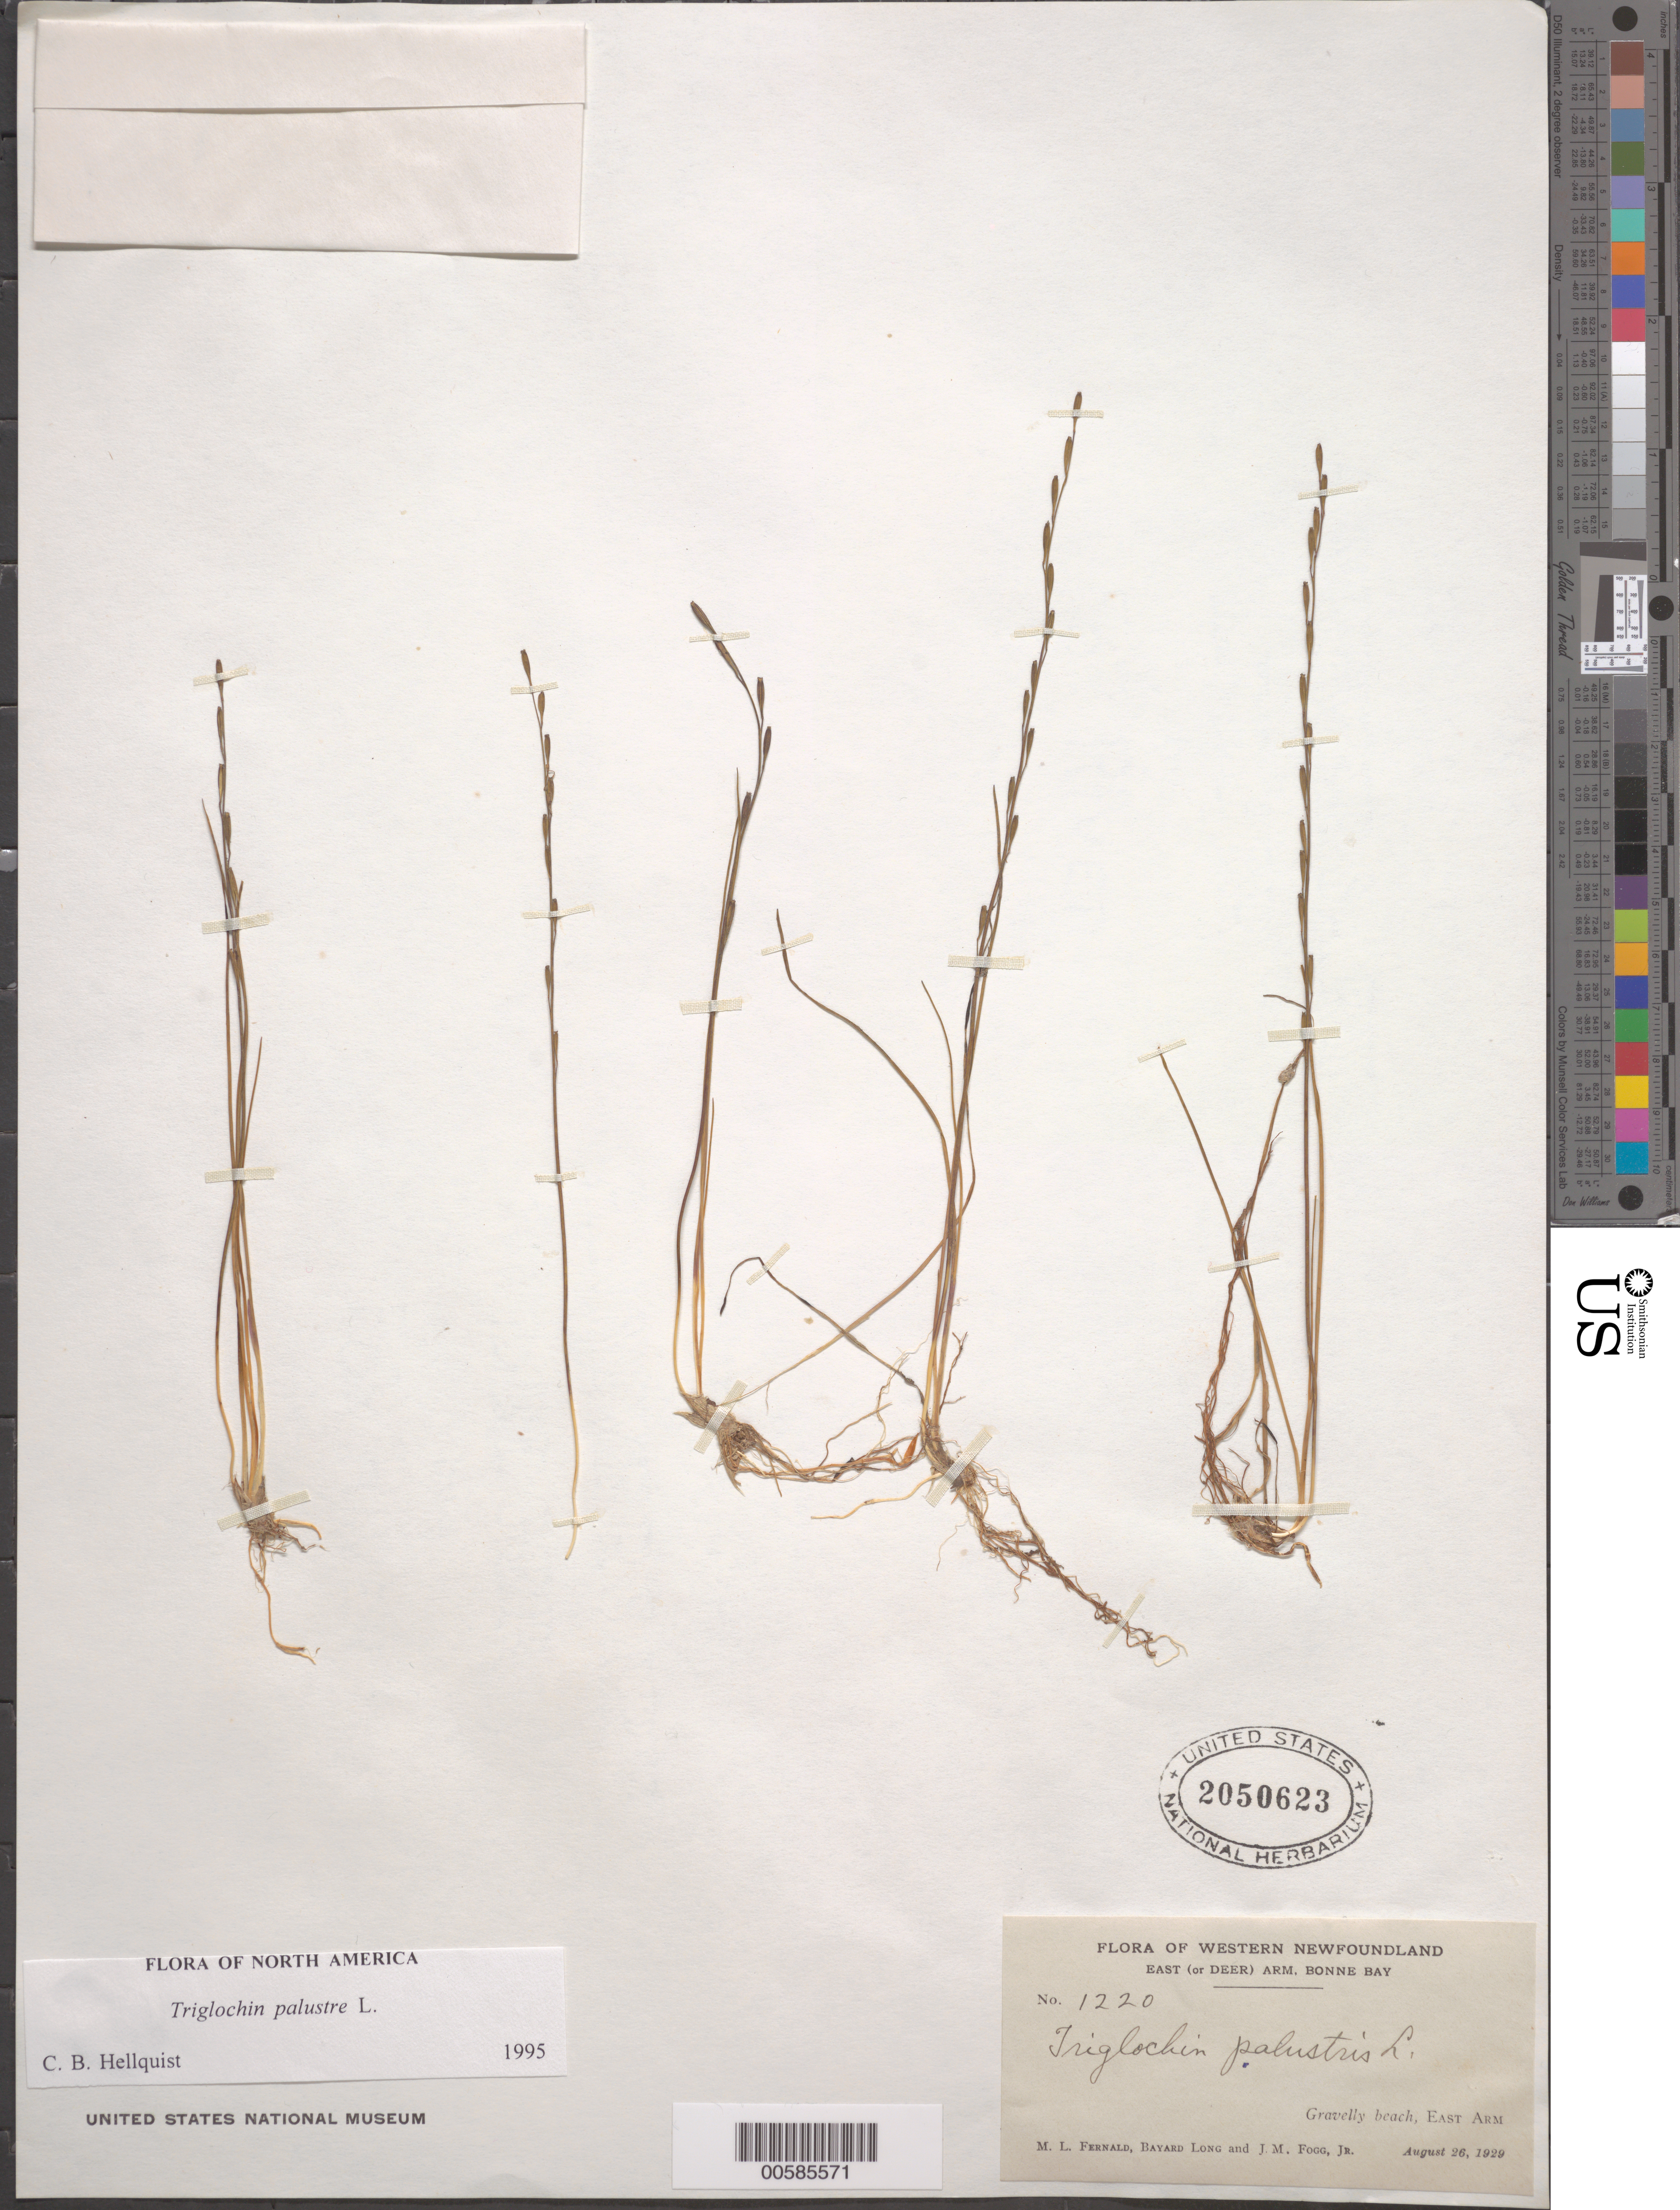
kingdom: Plantae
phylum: Tracheophyta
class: Liliopsida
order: Alismatales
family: Juncaginaceae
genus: Triglochin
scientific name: Triglochin palustris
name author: L.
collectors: M. L. Fernald, B. Long & J. Fogg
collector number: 1220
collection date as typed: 26 Aug 1929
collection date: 1929-08-26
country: Canada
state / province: Newfoundland and Labrador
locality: East Arm, Bonne Bay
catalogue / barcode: US 2050623